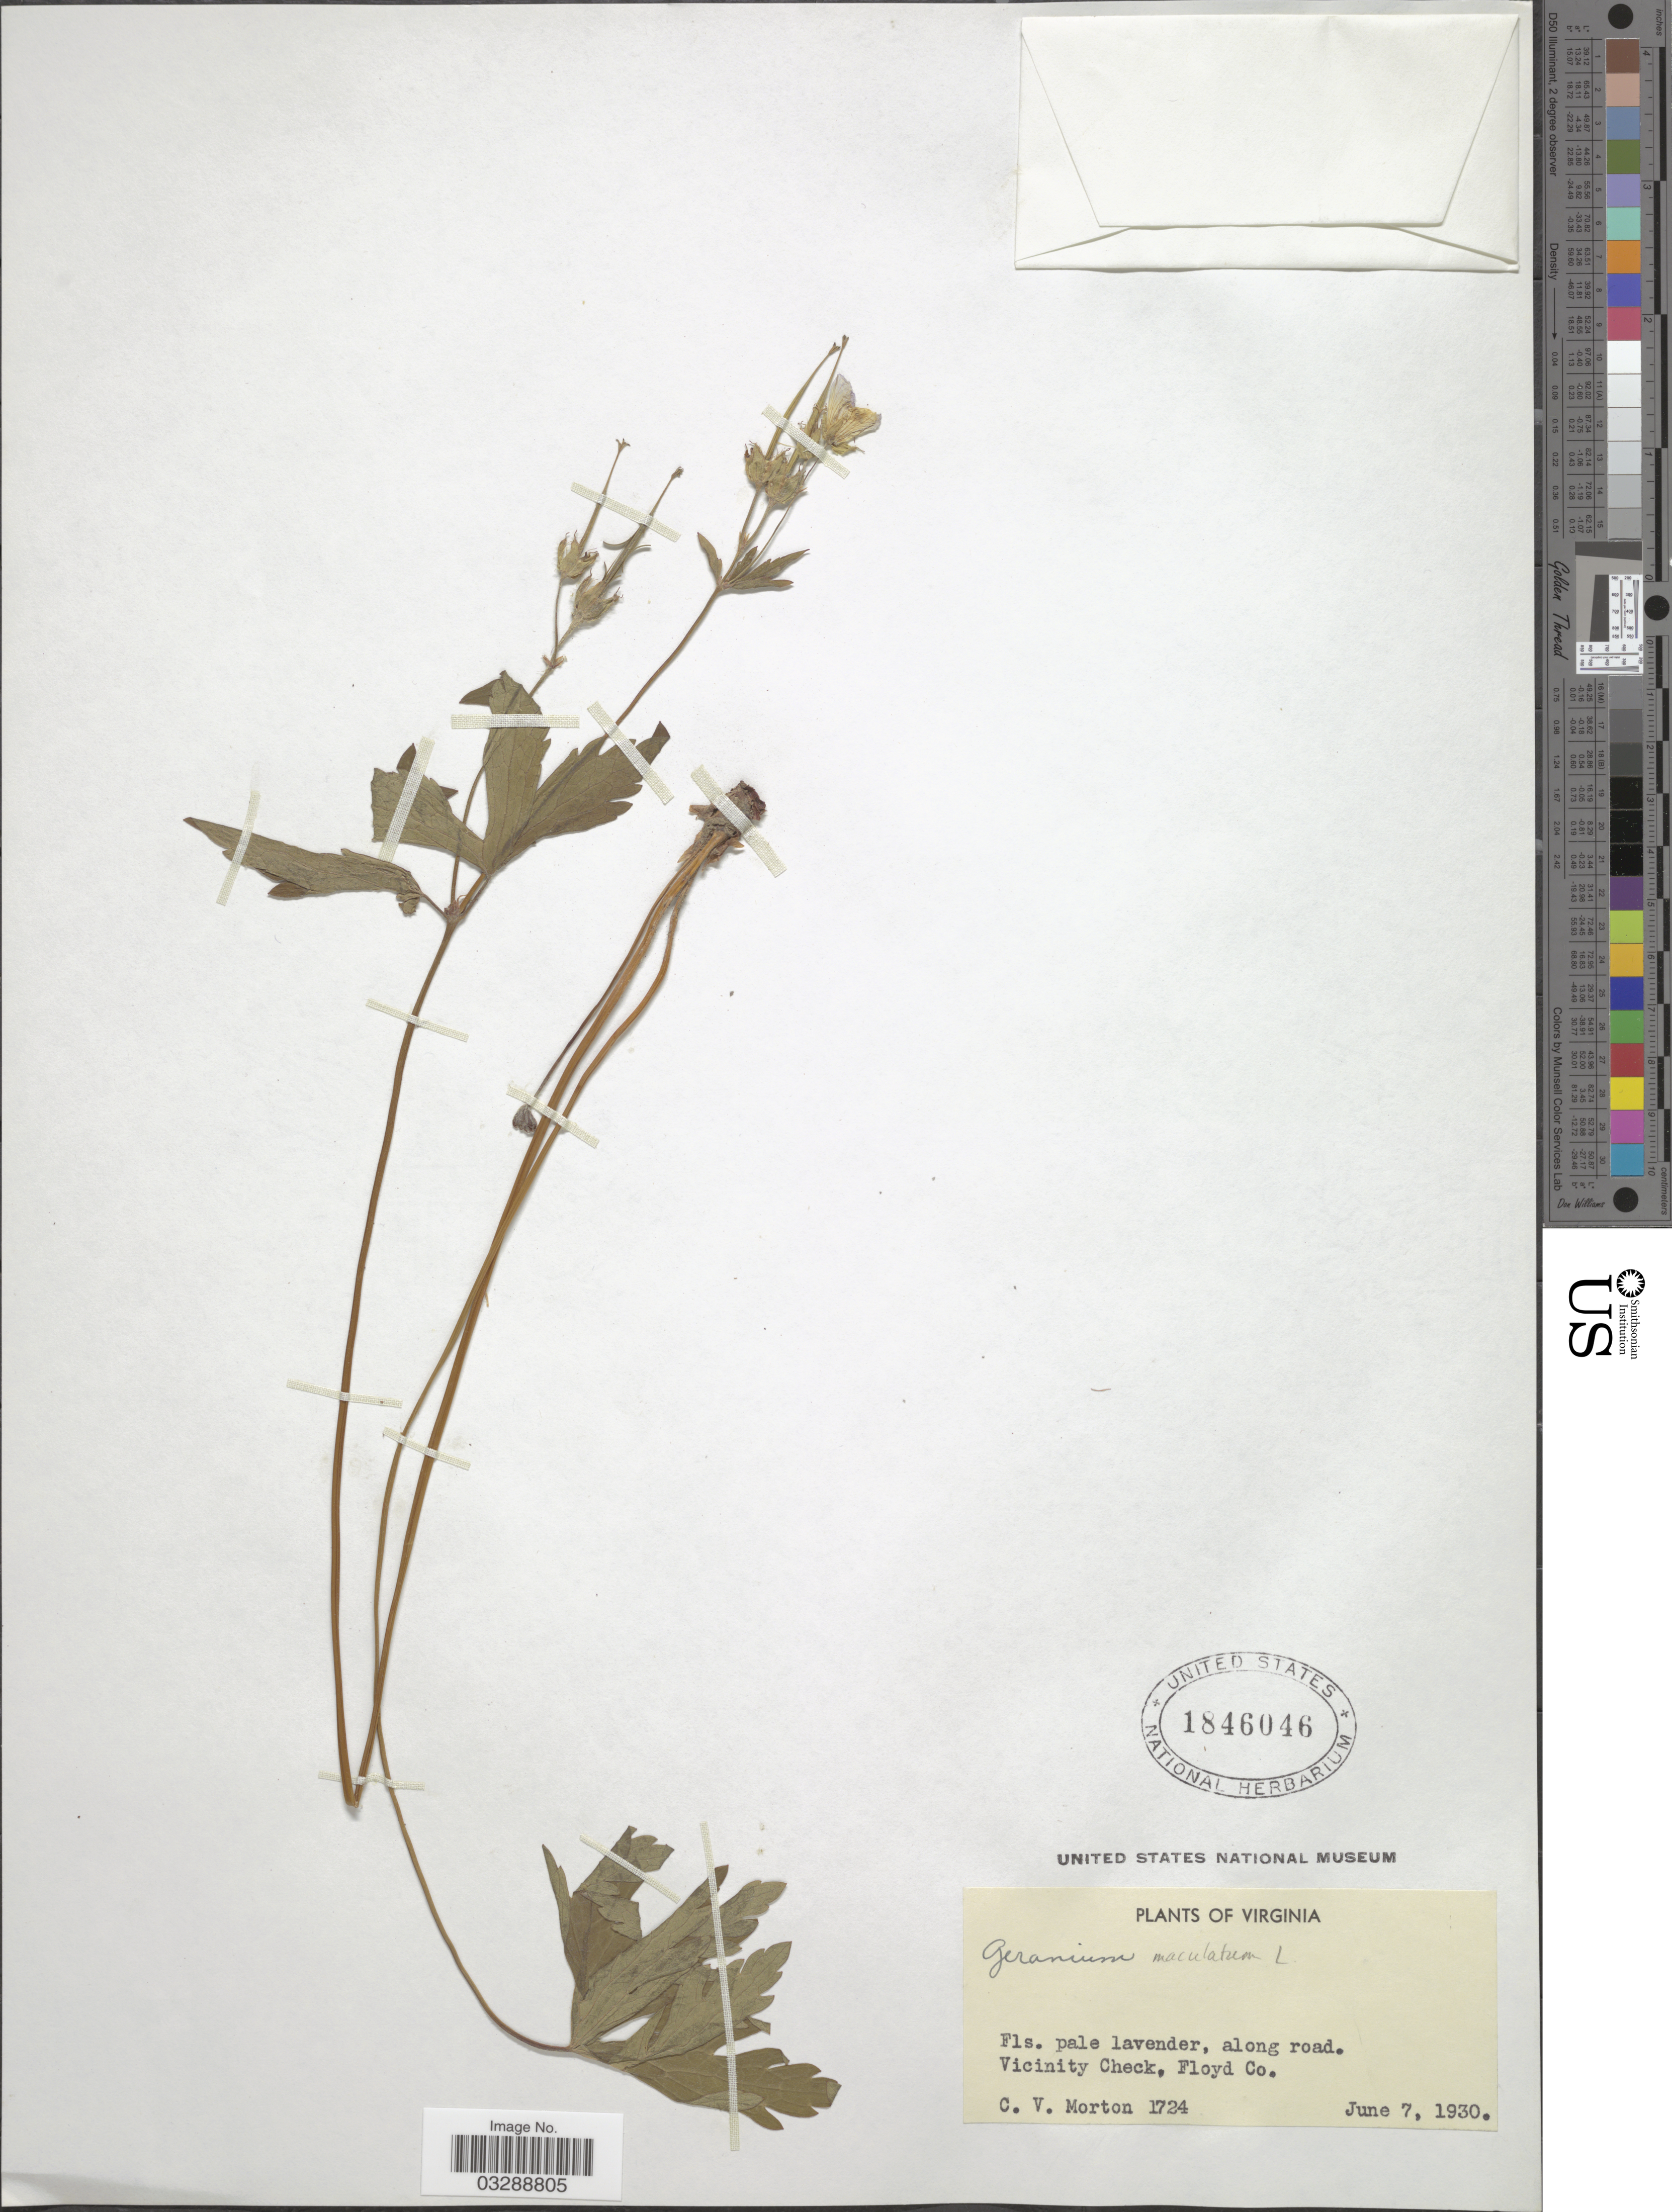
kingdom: Plantae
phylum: Tracheophyta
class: Magnoliopsida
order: Geraniales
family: Geraniaceae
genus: Geranium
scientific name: Geranium maculatum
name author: L.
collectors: C. V. Morton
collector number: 1724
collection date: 1930-06-07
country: United States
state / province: Virginia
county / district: Floyd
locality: Vicinity Check, Floyd Co.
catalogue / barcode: US 1846046